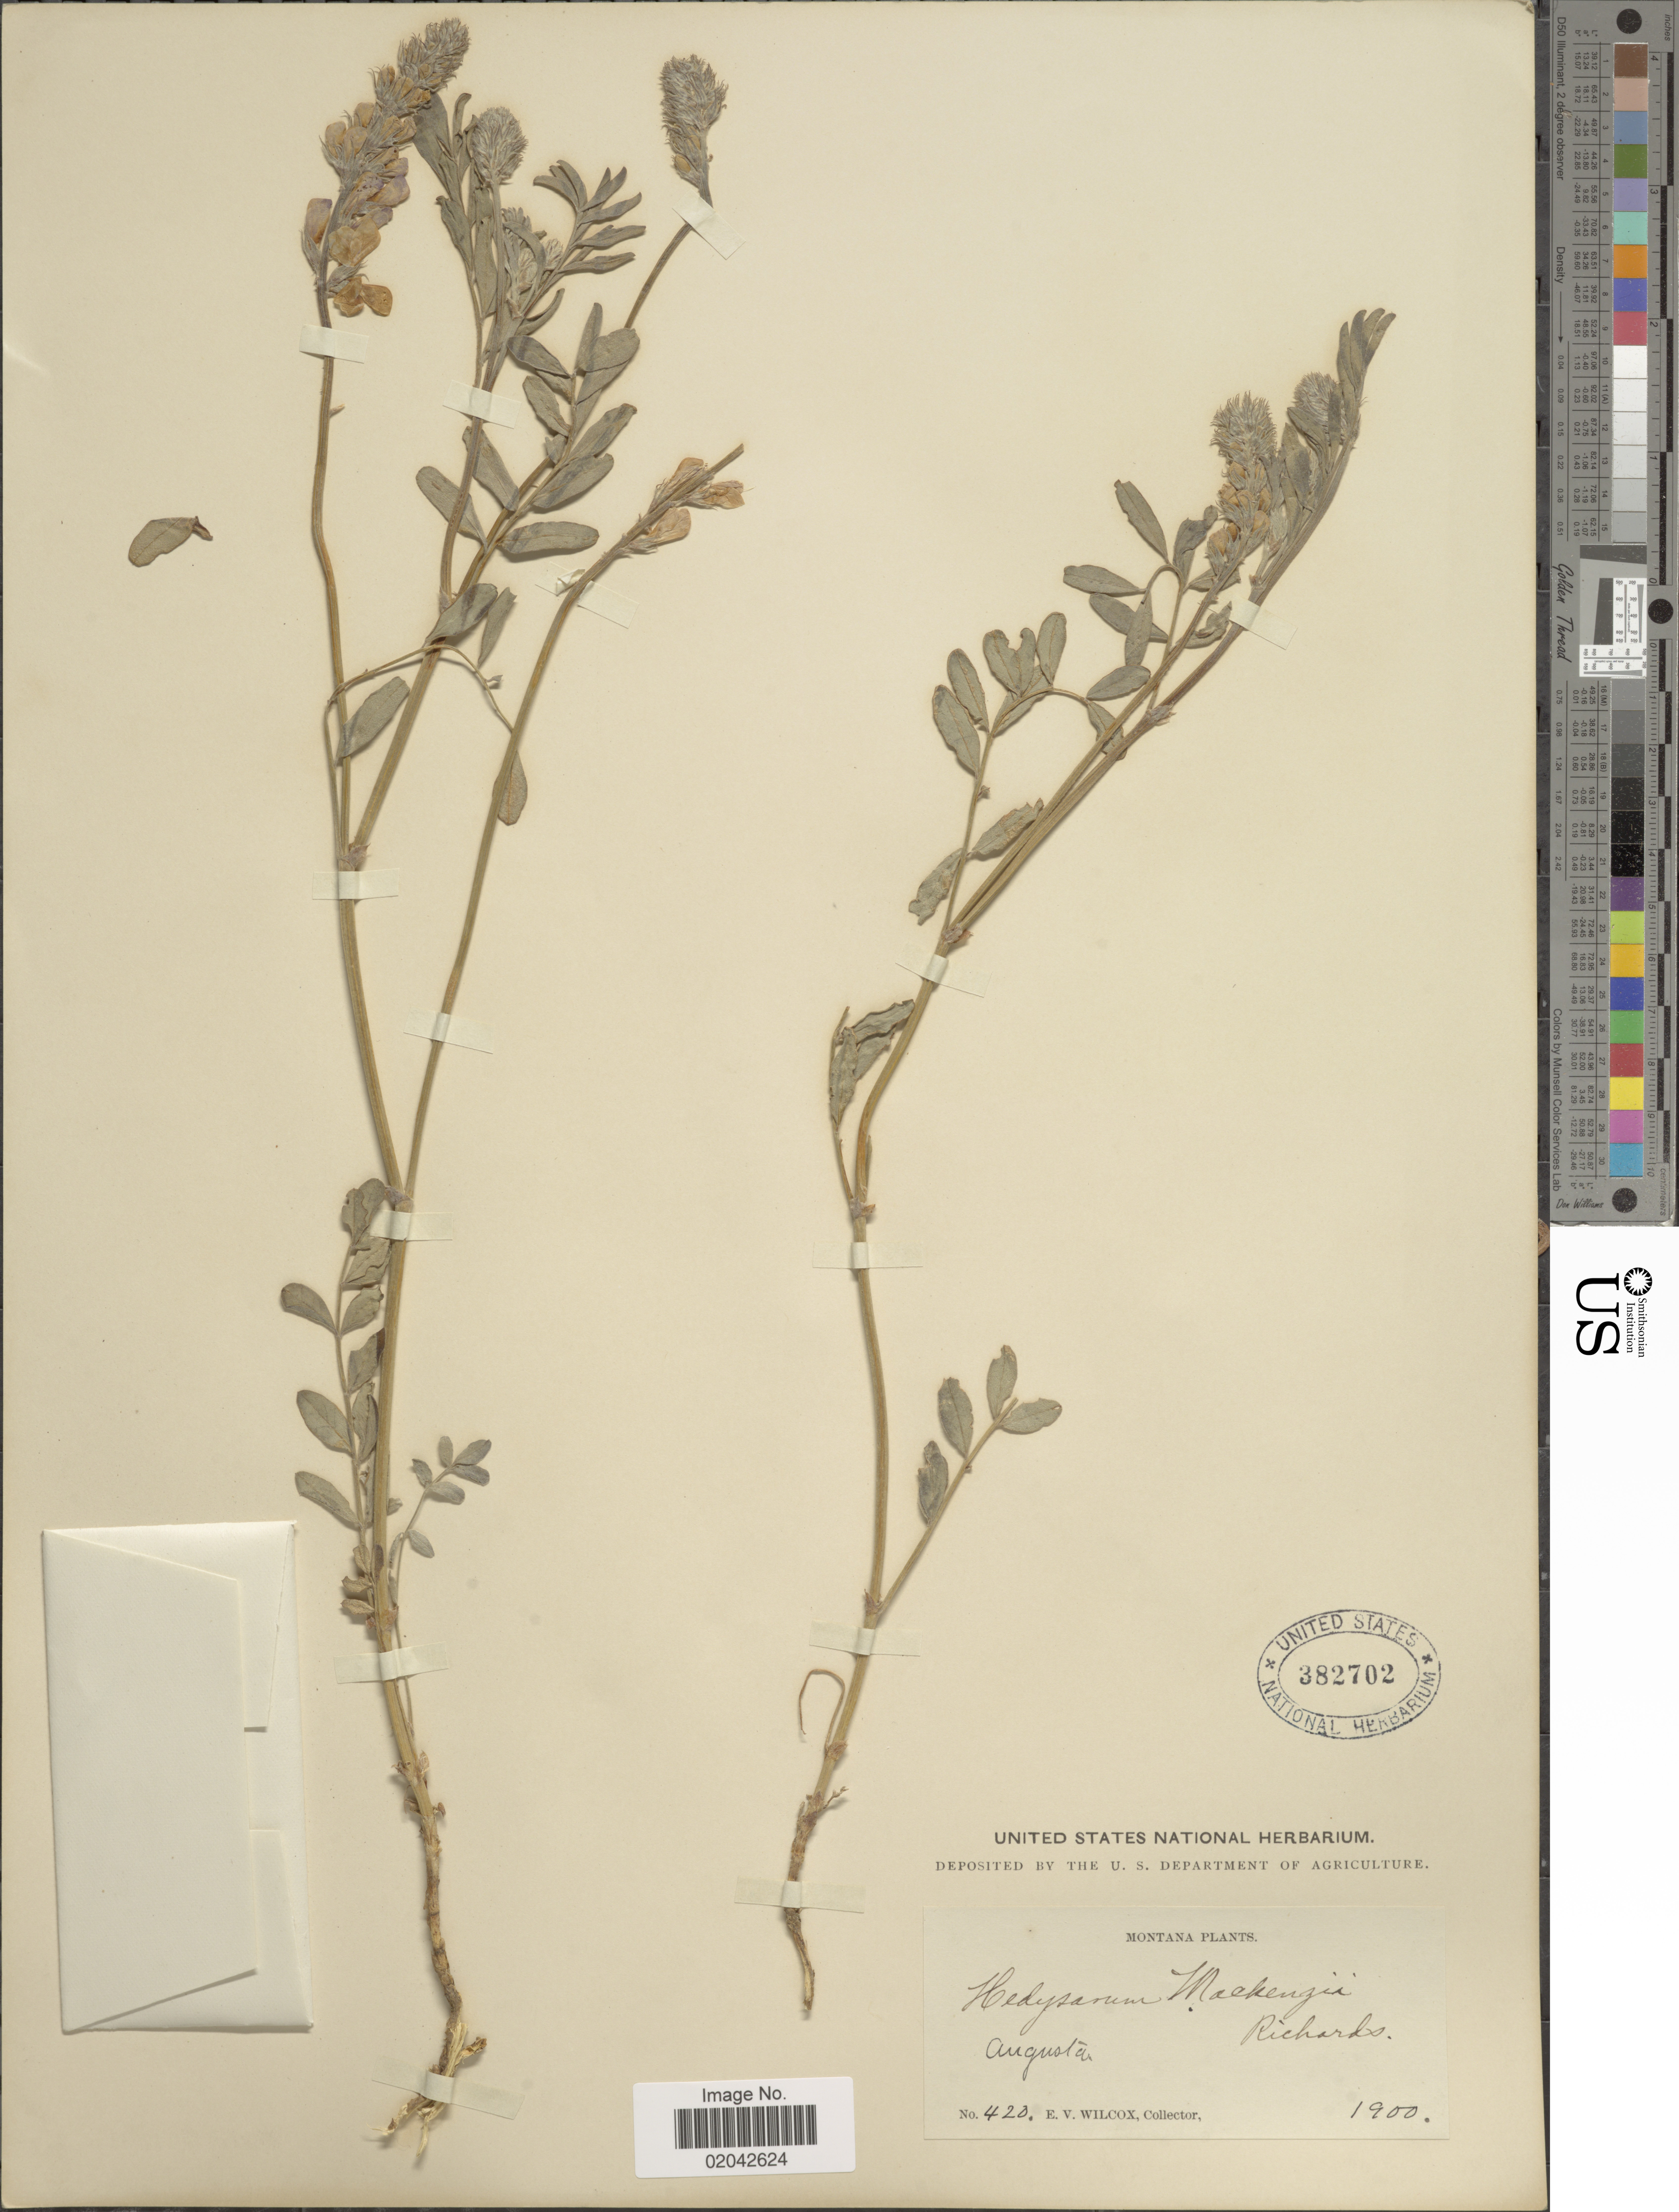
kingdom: Plantae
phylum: Tracheophyta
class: Magnoliopsida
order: Fabales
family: Fabaceae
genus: Hedysarum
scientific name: Hedysarum mackenziei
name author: Richardson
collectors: E. V. Wilcox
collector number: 420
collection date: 1900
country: United States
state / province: Montana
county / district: Lewis and Clark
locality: Augusta.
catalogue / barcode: US 382702